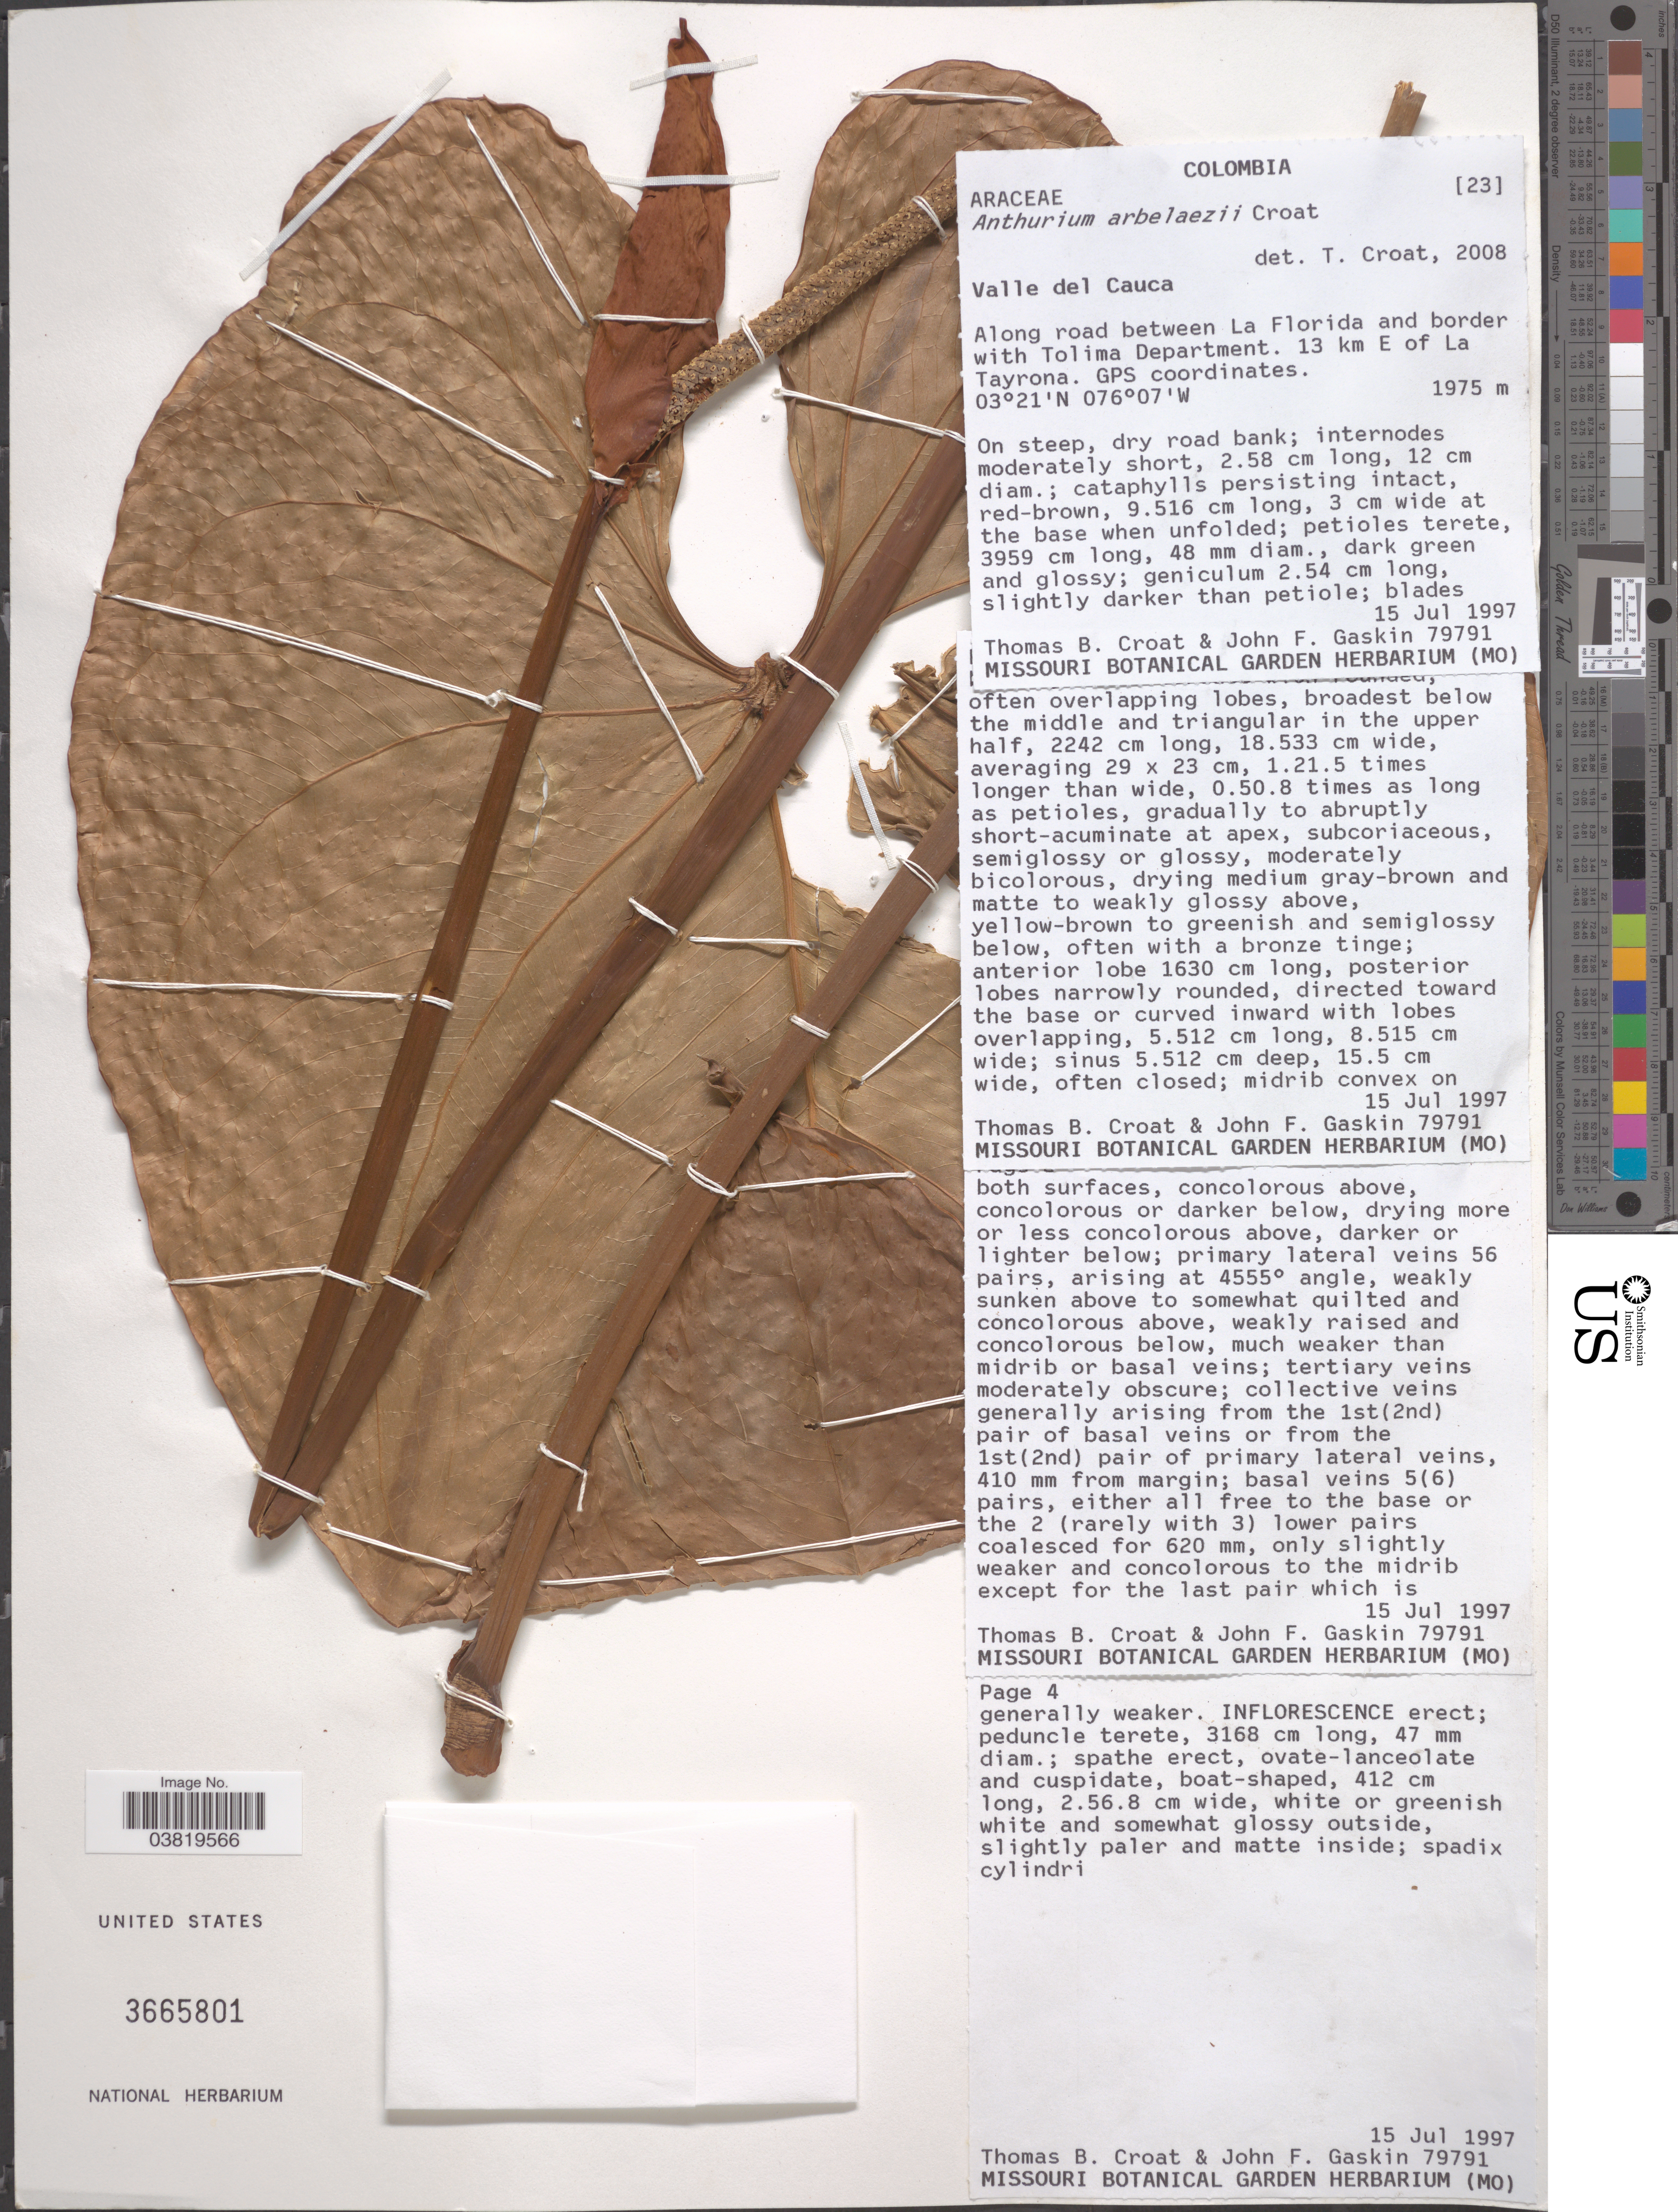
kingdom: Plantae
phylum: Tracheophyta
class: Liliopsida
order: Alismatales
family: Araceae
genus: Anthurium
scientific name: Anthurium arbelaezii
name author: Croat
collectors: T. B. Croat & J. F. Gaskin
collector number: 79791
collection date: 1997-07-15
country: Colombia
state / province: Valle del Cauca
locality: Along road between La Florida and border with Tolima Department. 13 km E of La Tayrona.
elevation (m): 1975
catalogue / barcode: US 3665801